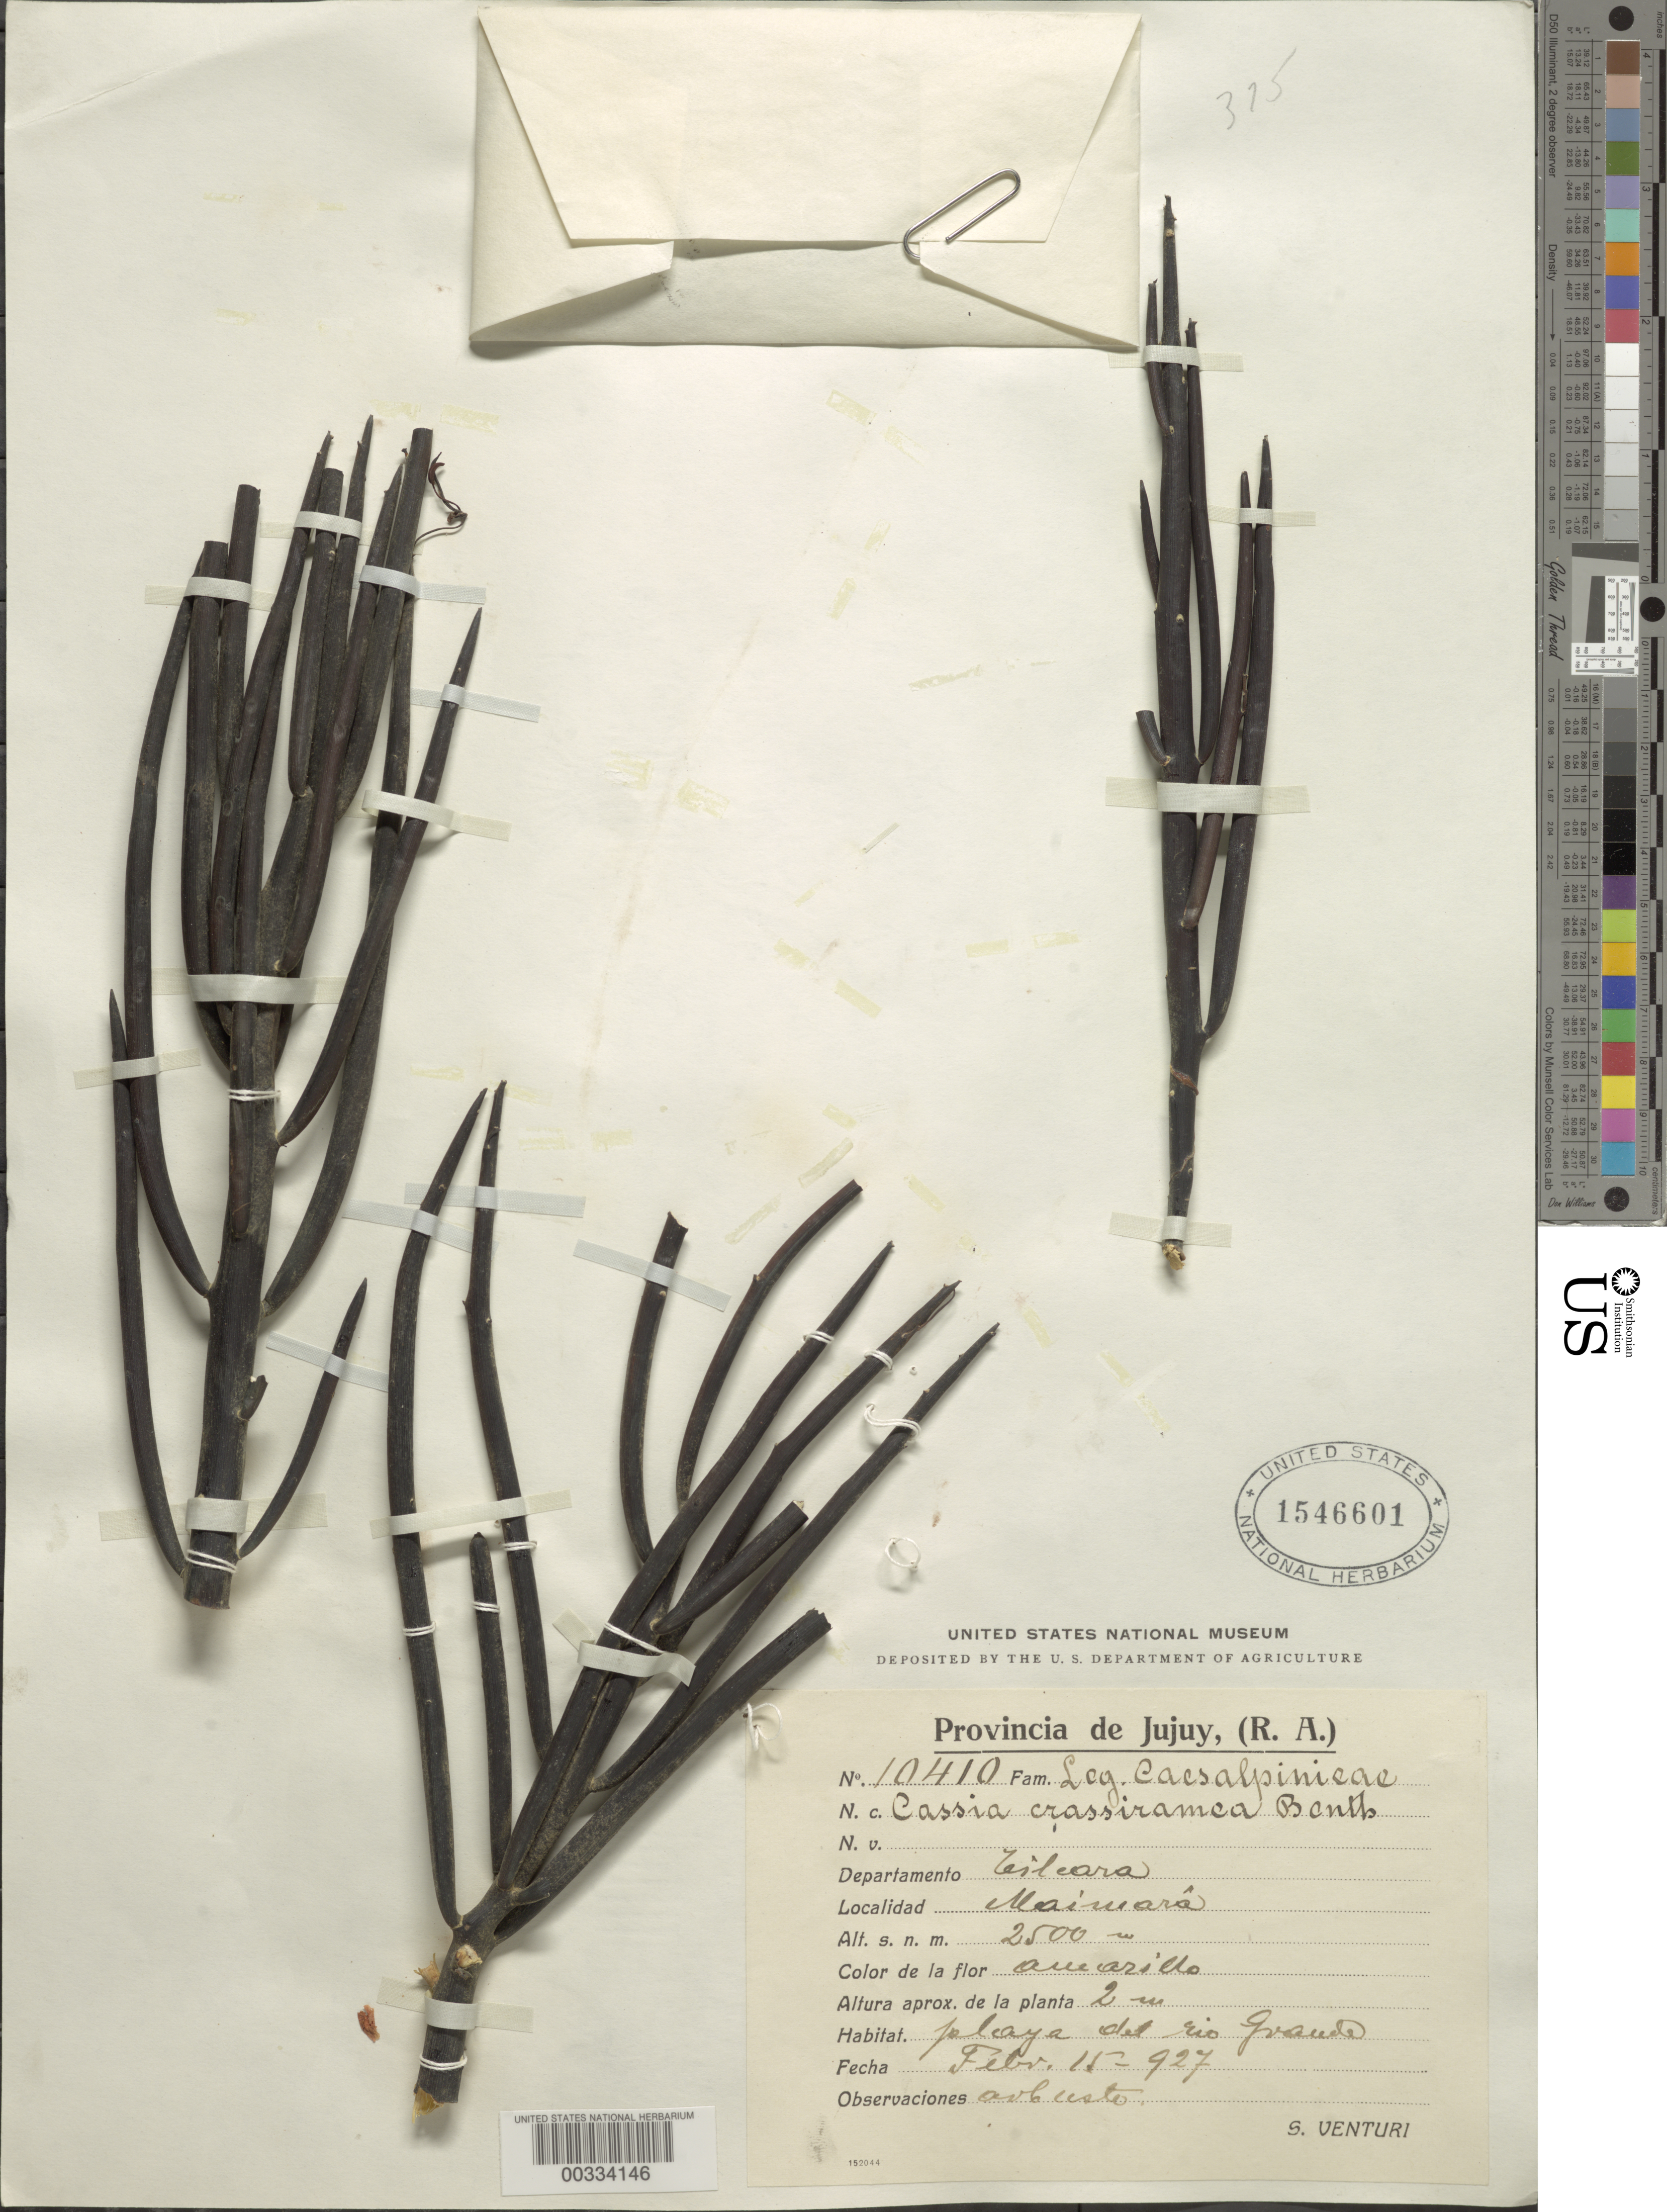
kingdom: Plantae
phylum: Tracheophyta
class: Magnoliopsida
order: Fabales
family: Fabaceae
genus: Senna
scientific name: Senna crassiramea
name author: (Benth.) H.S. Irwin & Barneby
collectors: S. Venturi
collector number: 10410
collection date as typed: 15 Feb 1927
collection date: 1927-02-15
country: Argentina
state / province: Jujuy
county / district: Tilcara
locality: Maimara, Rio Grande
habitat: Beach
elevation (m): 2500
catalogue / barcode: US 1546601